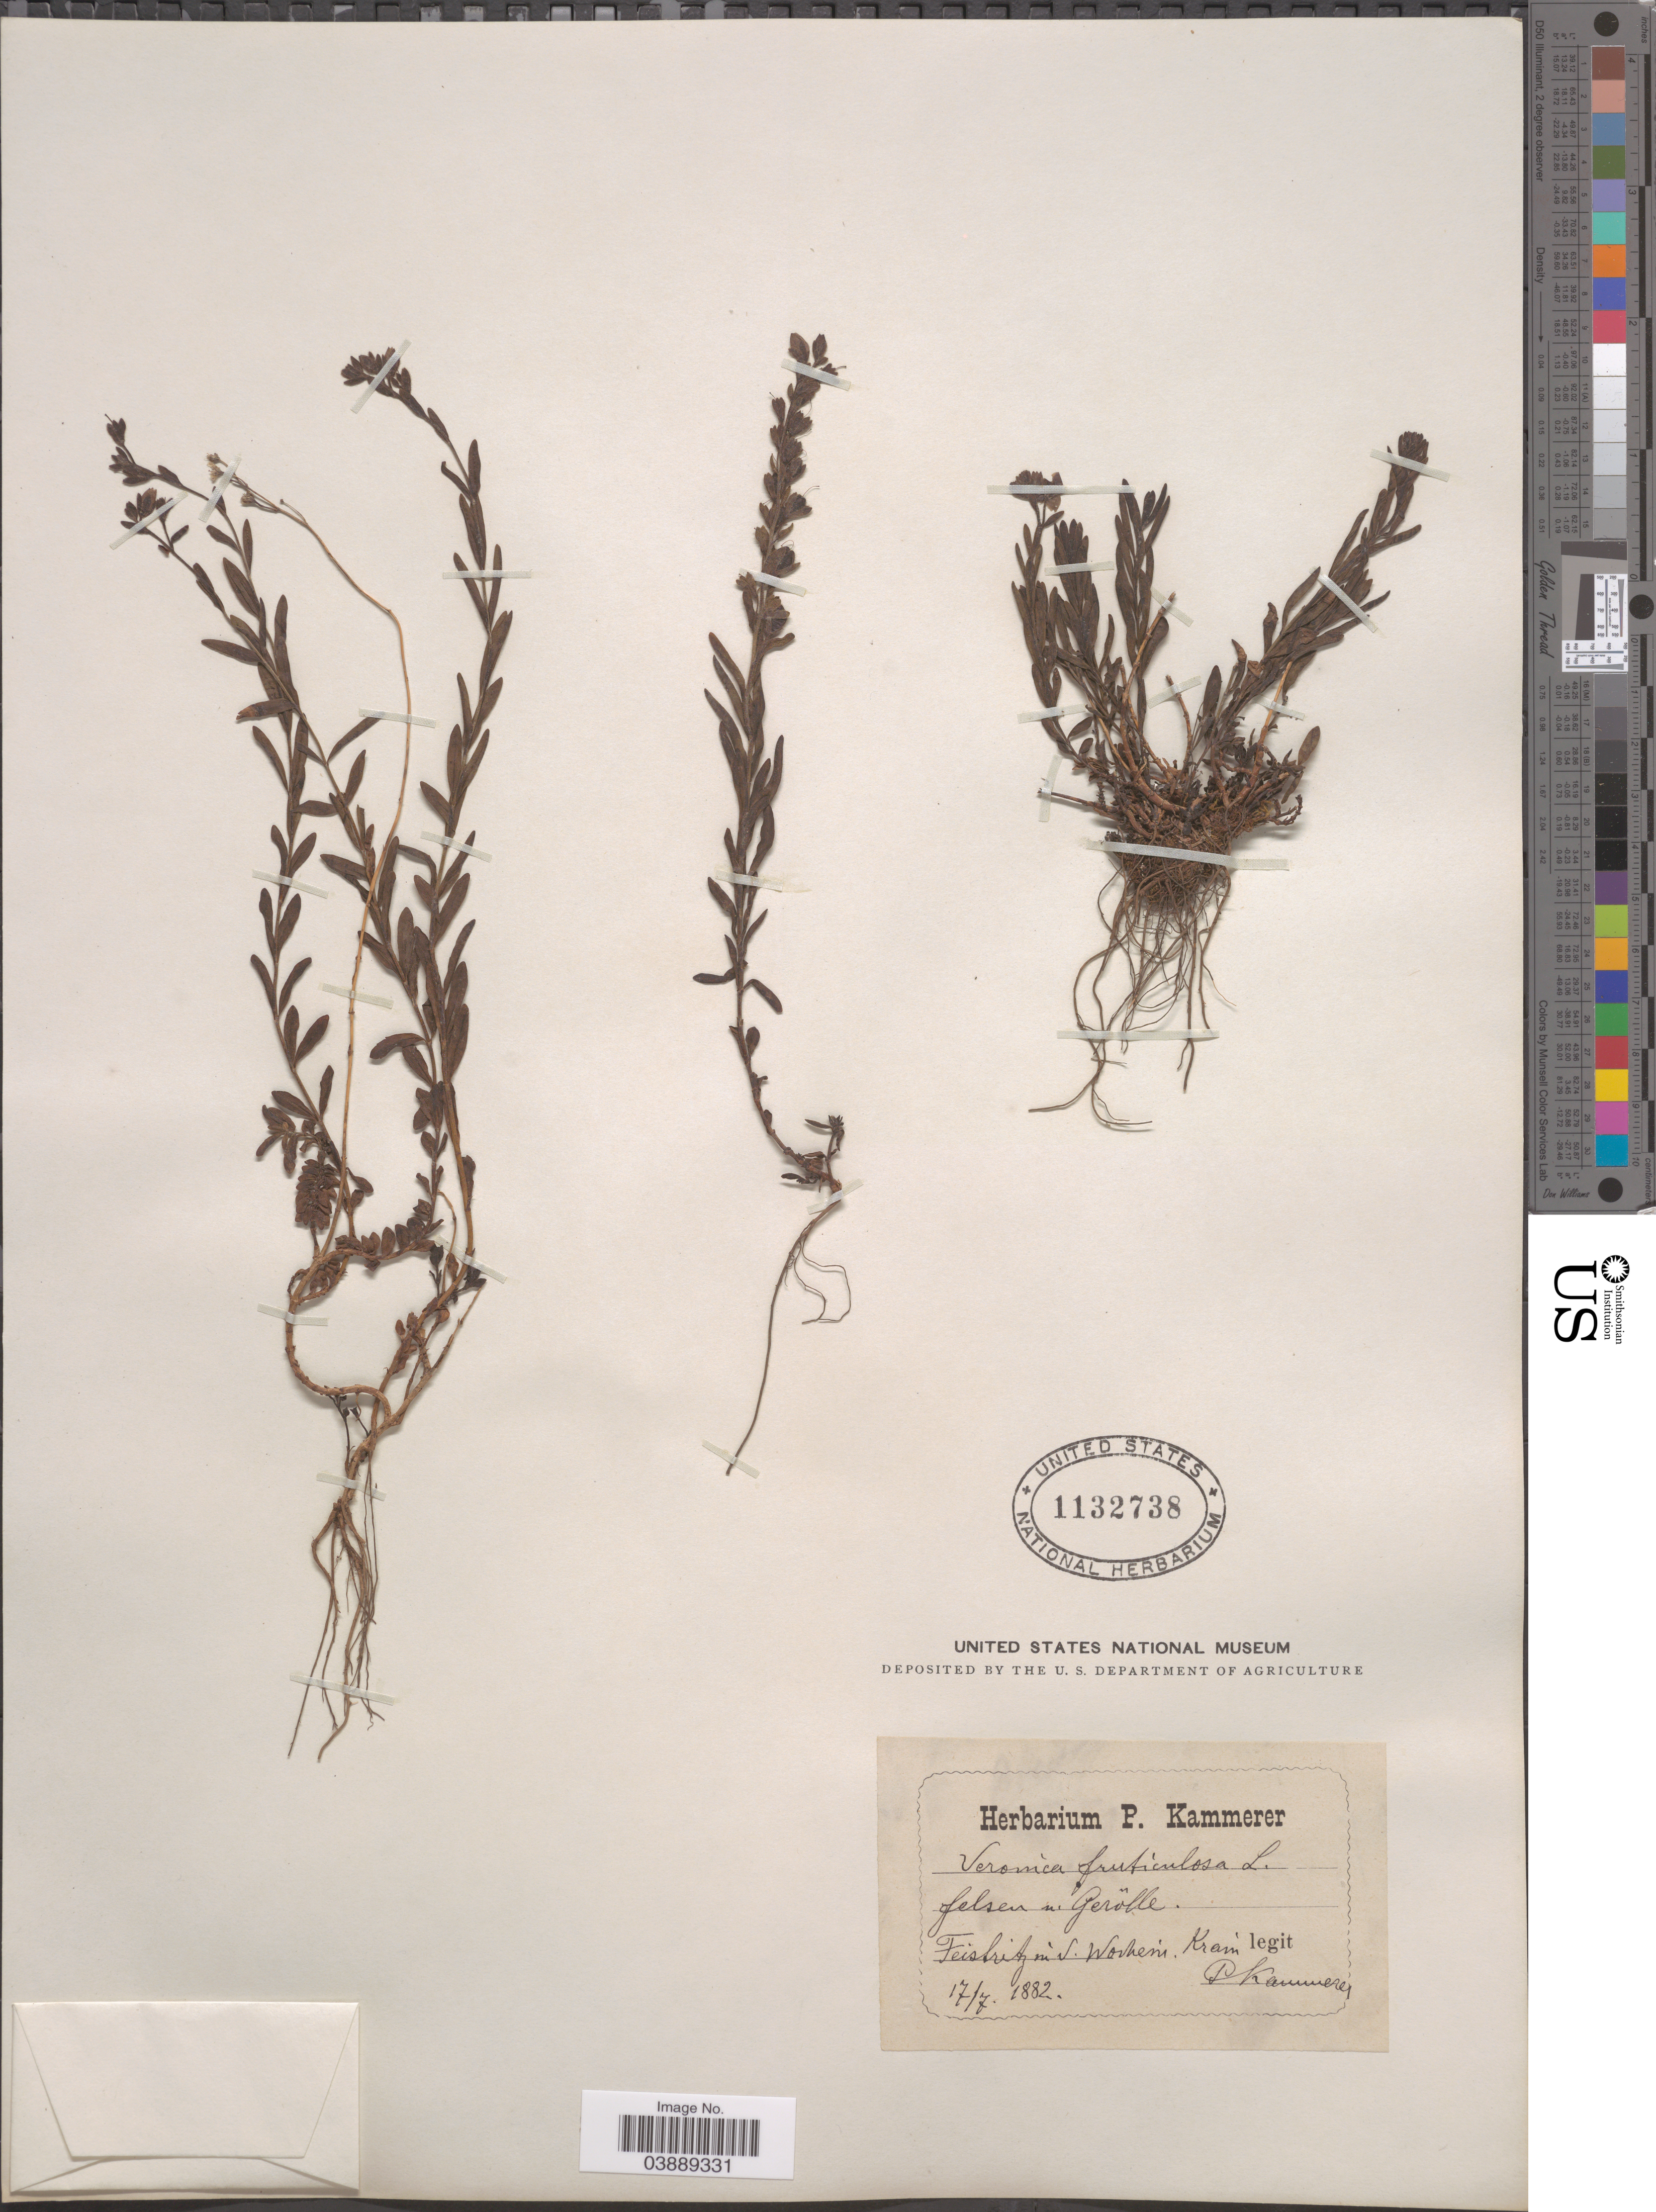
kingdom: Plantae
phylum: Tracheophyta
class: Magnoliopsida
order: Lamiales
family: Plantaginaceae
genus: Veronica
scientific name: Veronica fruticulosa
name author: L.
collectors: P. Kammerer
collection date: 1882-07-17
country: Slovenia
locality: Feistritz in S. Wochein. Krain.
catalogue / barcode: US 1132738